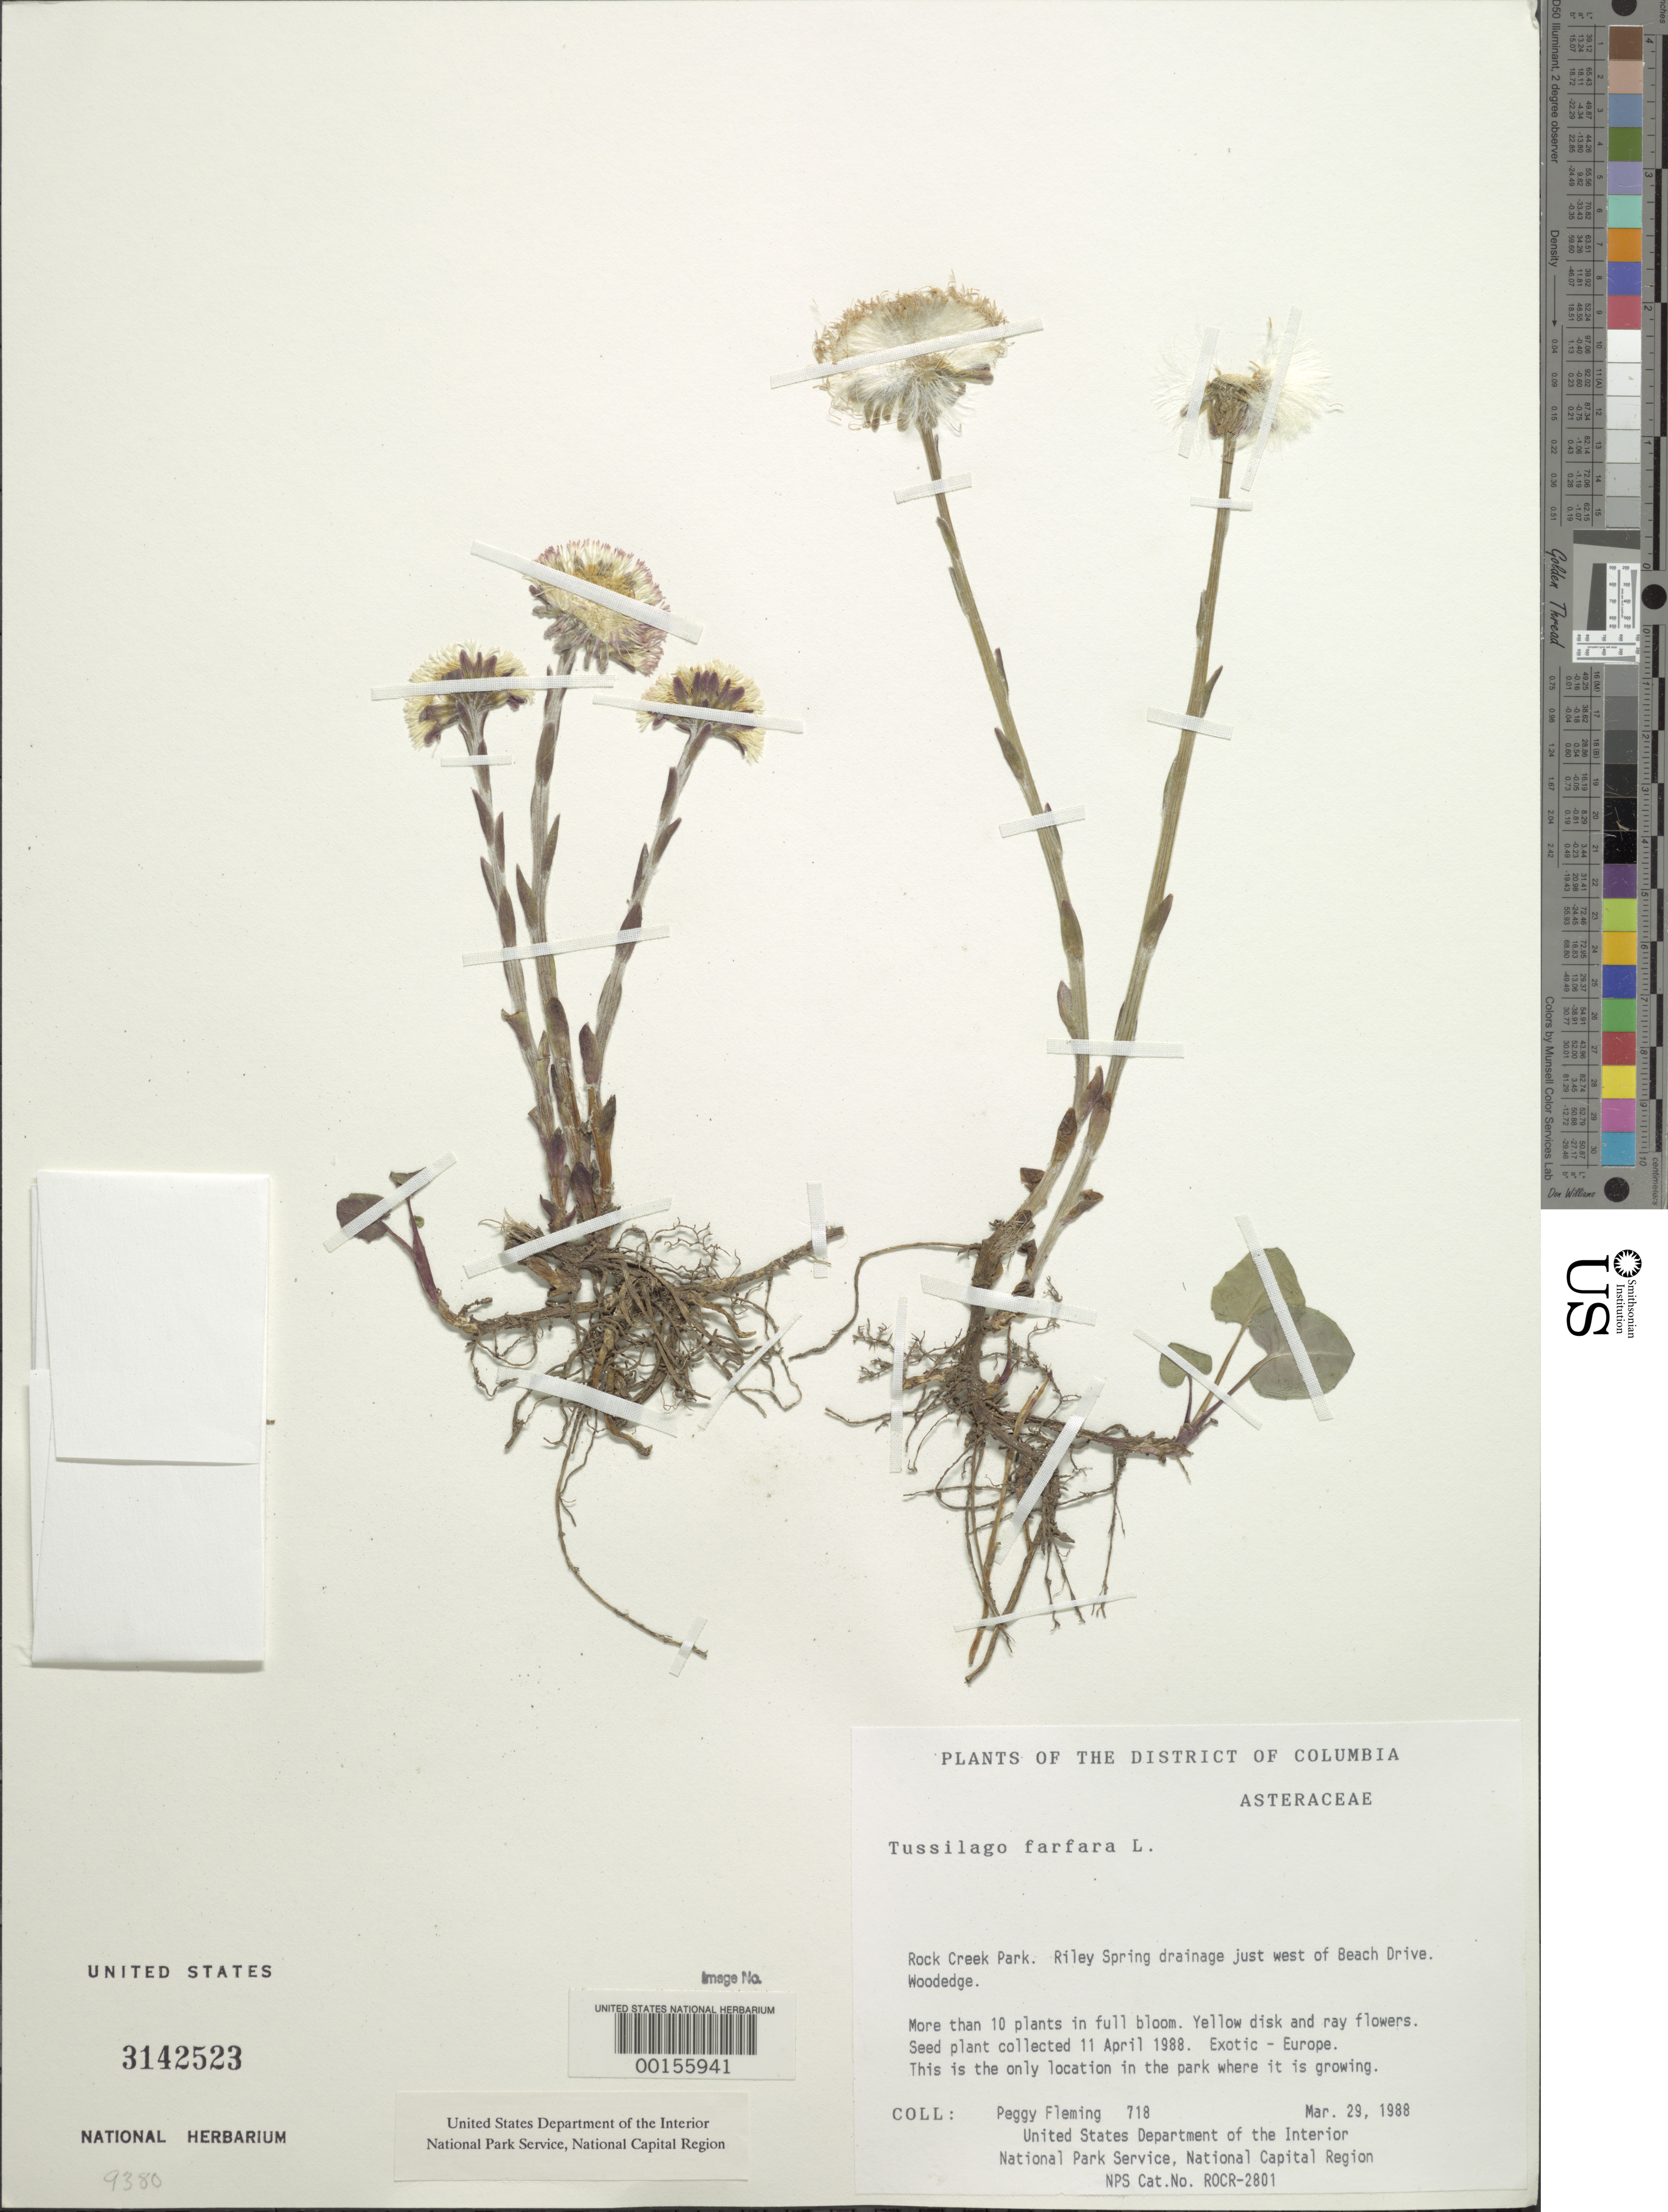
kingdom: Plantae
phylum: Tracheophyta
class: Magnoliopsida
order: Asterales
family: Asteraceae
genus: Tussilago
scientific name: Tussilago farfara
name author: L.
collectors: P. Fleming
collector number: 718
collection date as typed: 29 Mar 1988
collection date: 1988-03-29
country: United States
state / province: District of Columbia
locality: Rock Creek Park, Riley Spring drainage W of Beach Drive Rock Creek Park & vicinity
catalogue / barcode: US 3142523